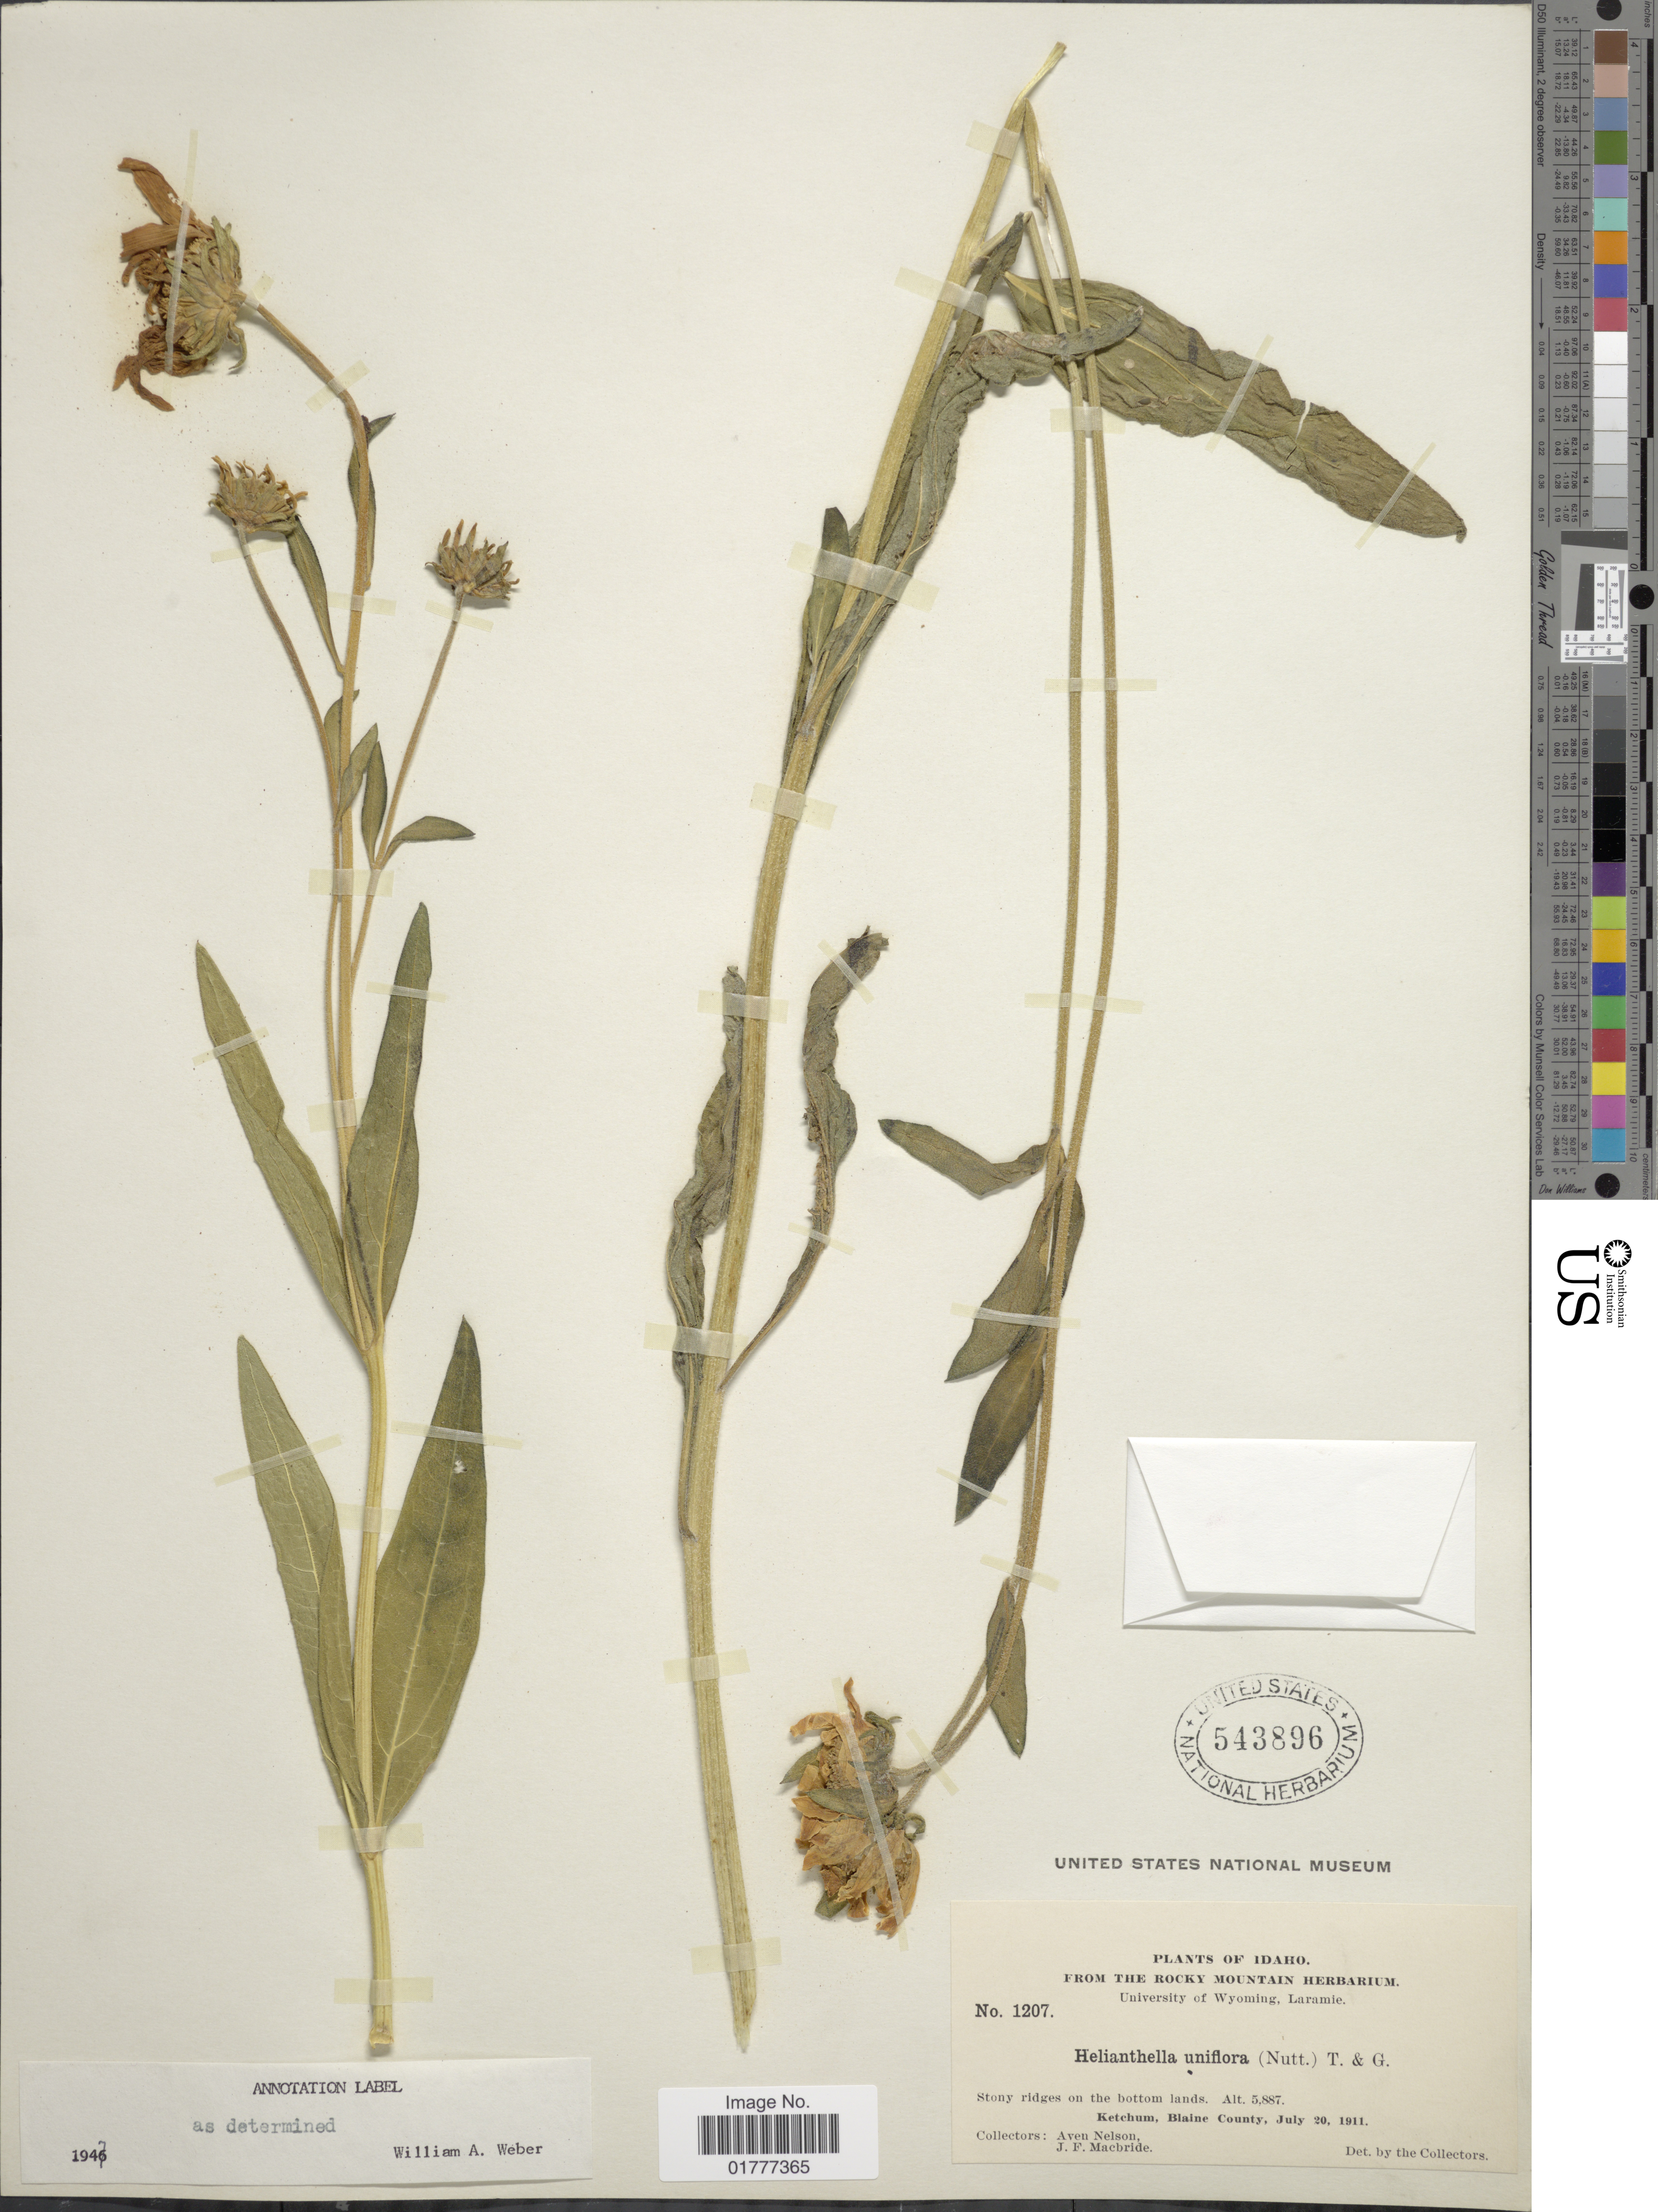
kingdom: Plantae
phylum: Tracheophyta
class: Magnoliopsida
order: Asterales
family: Asteraceae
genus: Helianthella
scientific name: Helianthella uniflora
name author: Torr. & A. Gray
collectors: A. Nelson & J. F. Macbride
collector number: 1207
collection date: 1911-07-20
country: United States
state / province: Idaho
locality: Stony ridges on the bottom lands, Ketchum, Blaine County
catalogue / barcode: US 543896